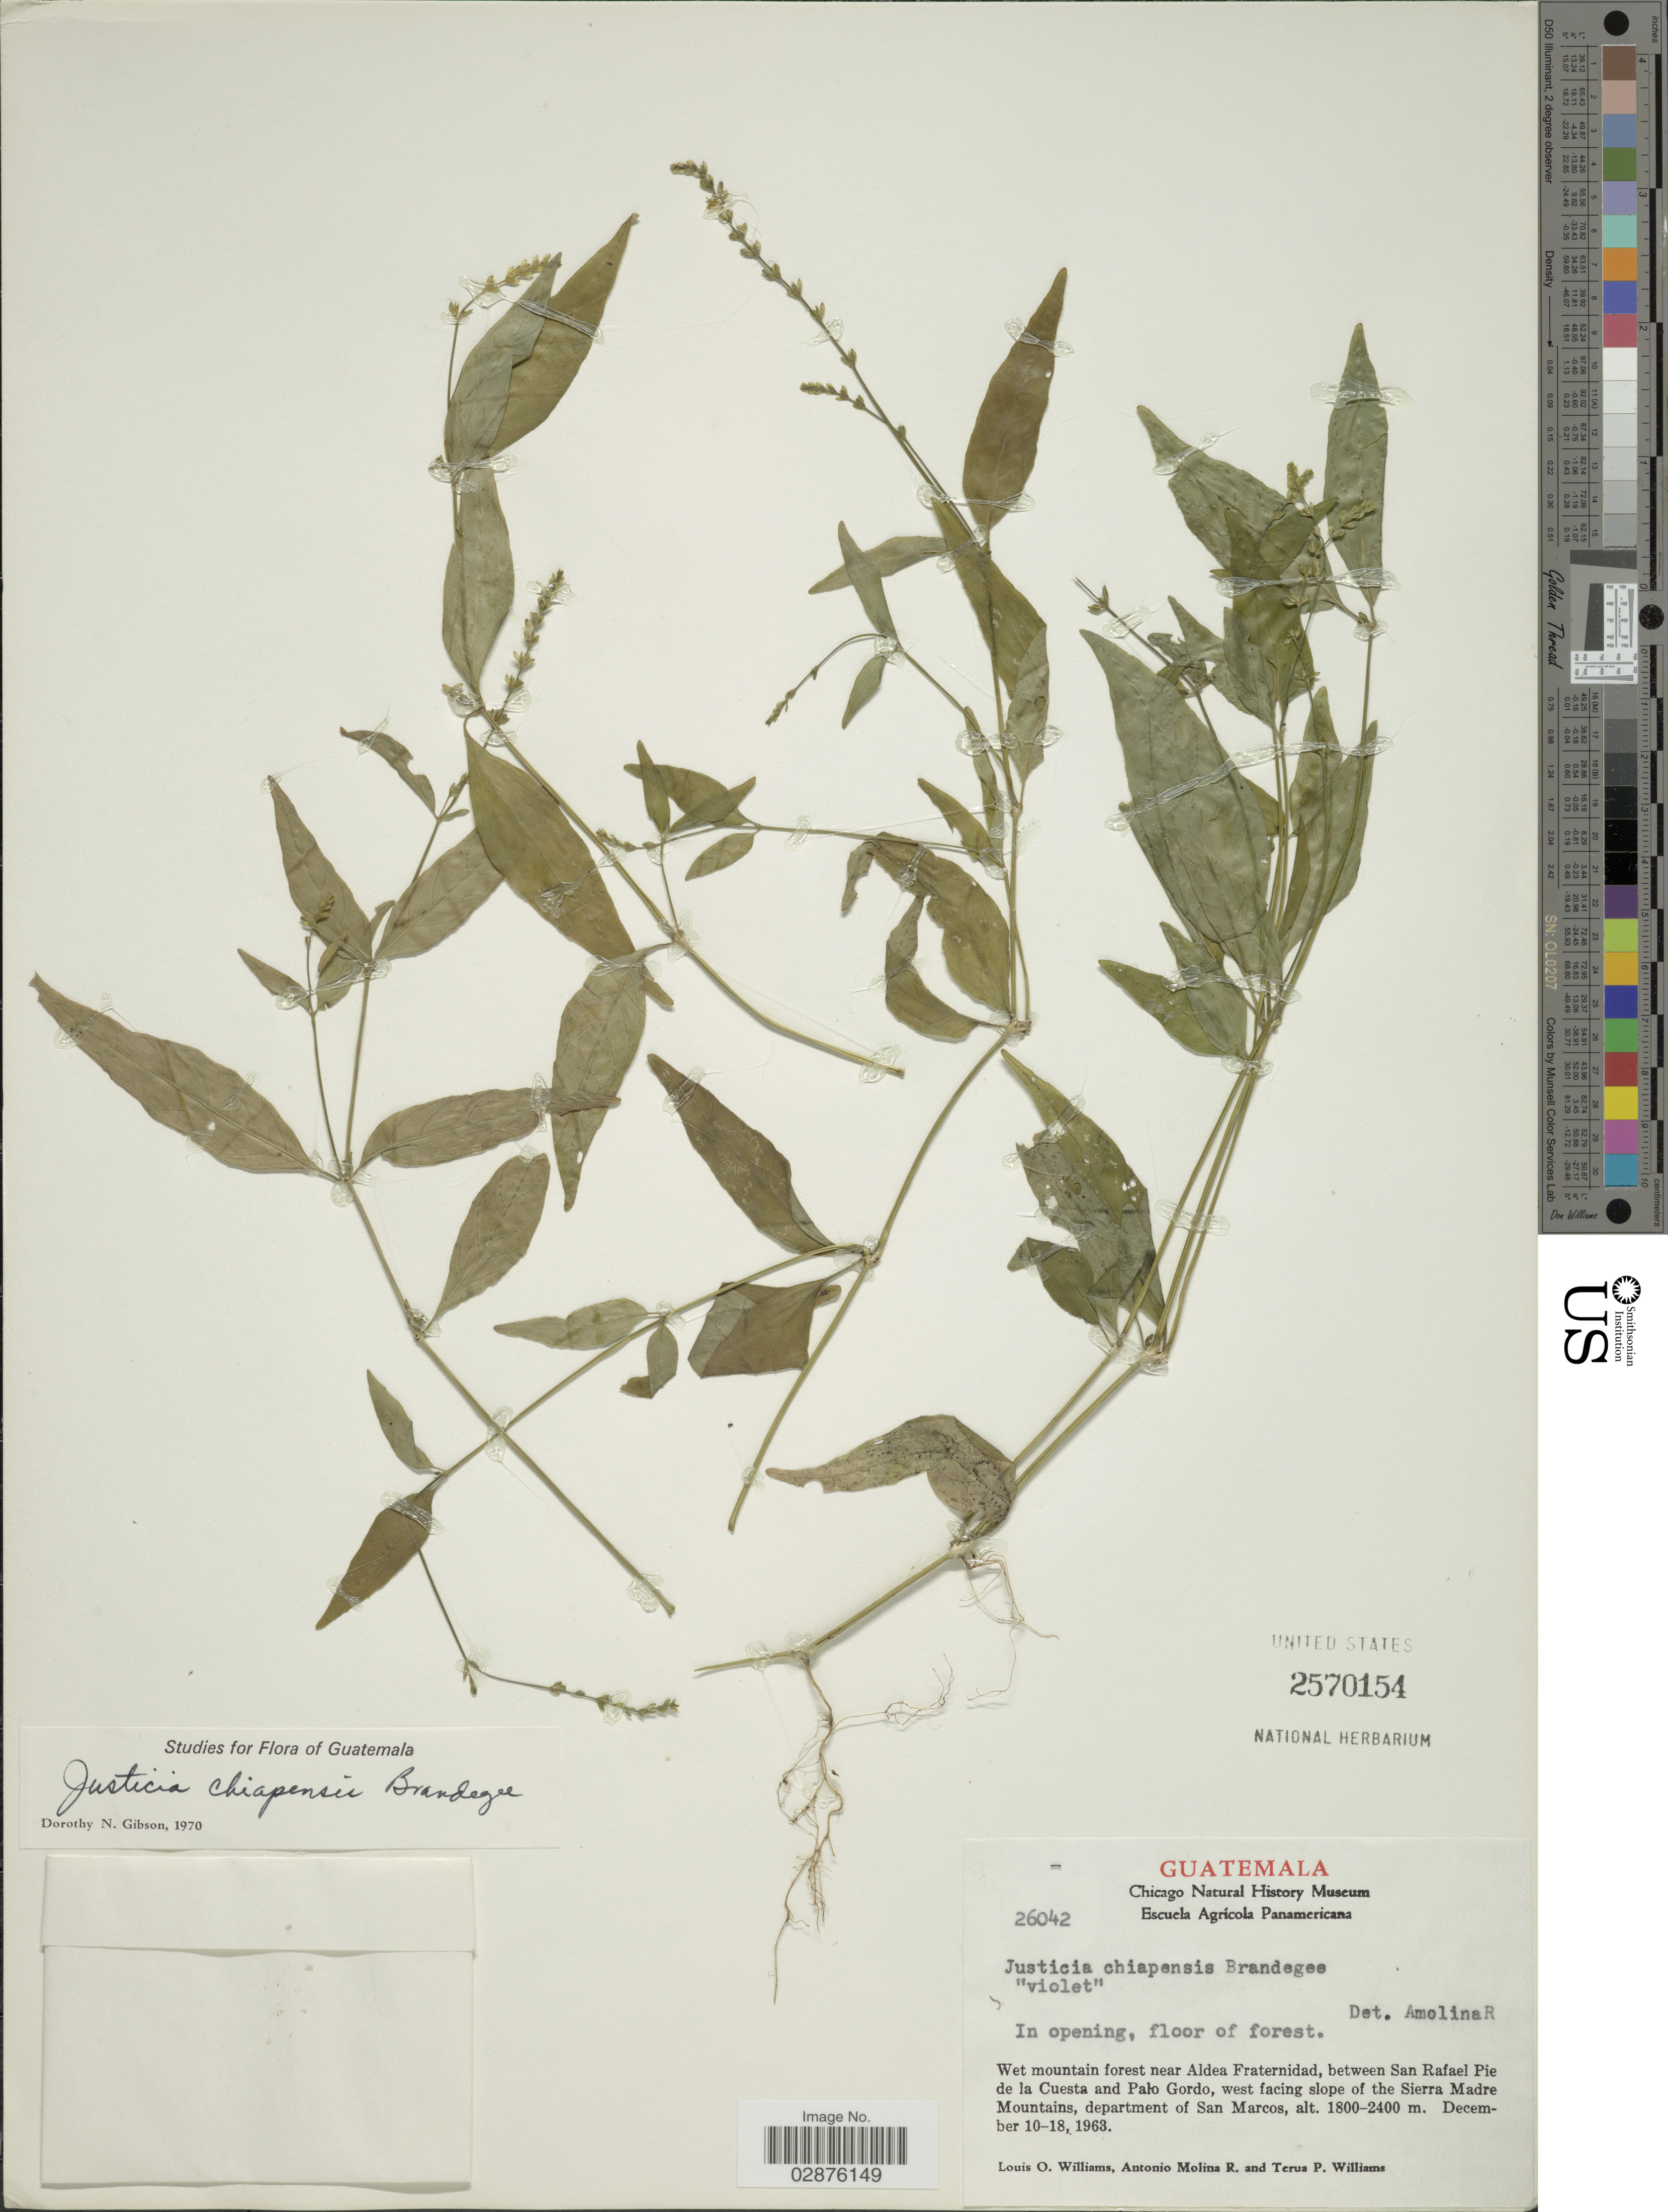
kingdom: Plantae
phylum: Tracheophyta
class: Magnoliopsida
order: Lamiales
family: Acanthaceae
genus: Justicia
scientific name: Justicia chiapensis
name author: Brandegee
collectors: L. O. Williams, A. Molina R. & T. Williams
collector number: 26042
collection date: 1963-12-10/1963-12-18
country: Guatemala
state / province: San Marcos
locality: Wet mountain forest near Aldea Fraternidad, between San Rafael Pie de la Cuesta and Pablo Gordo, west facing slope of the Sierra Madre Mountains, department of San Marcos.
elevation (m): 1800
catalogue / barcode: US 2570154